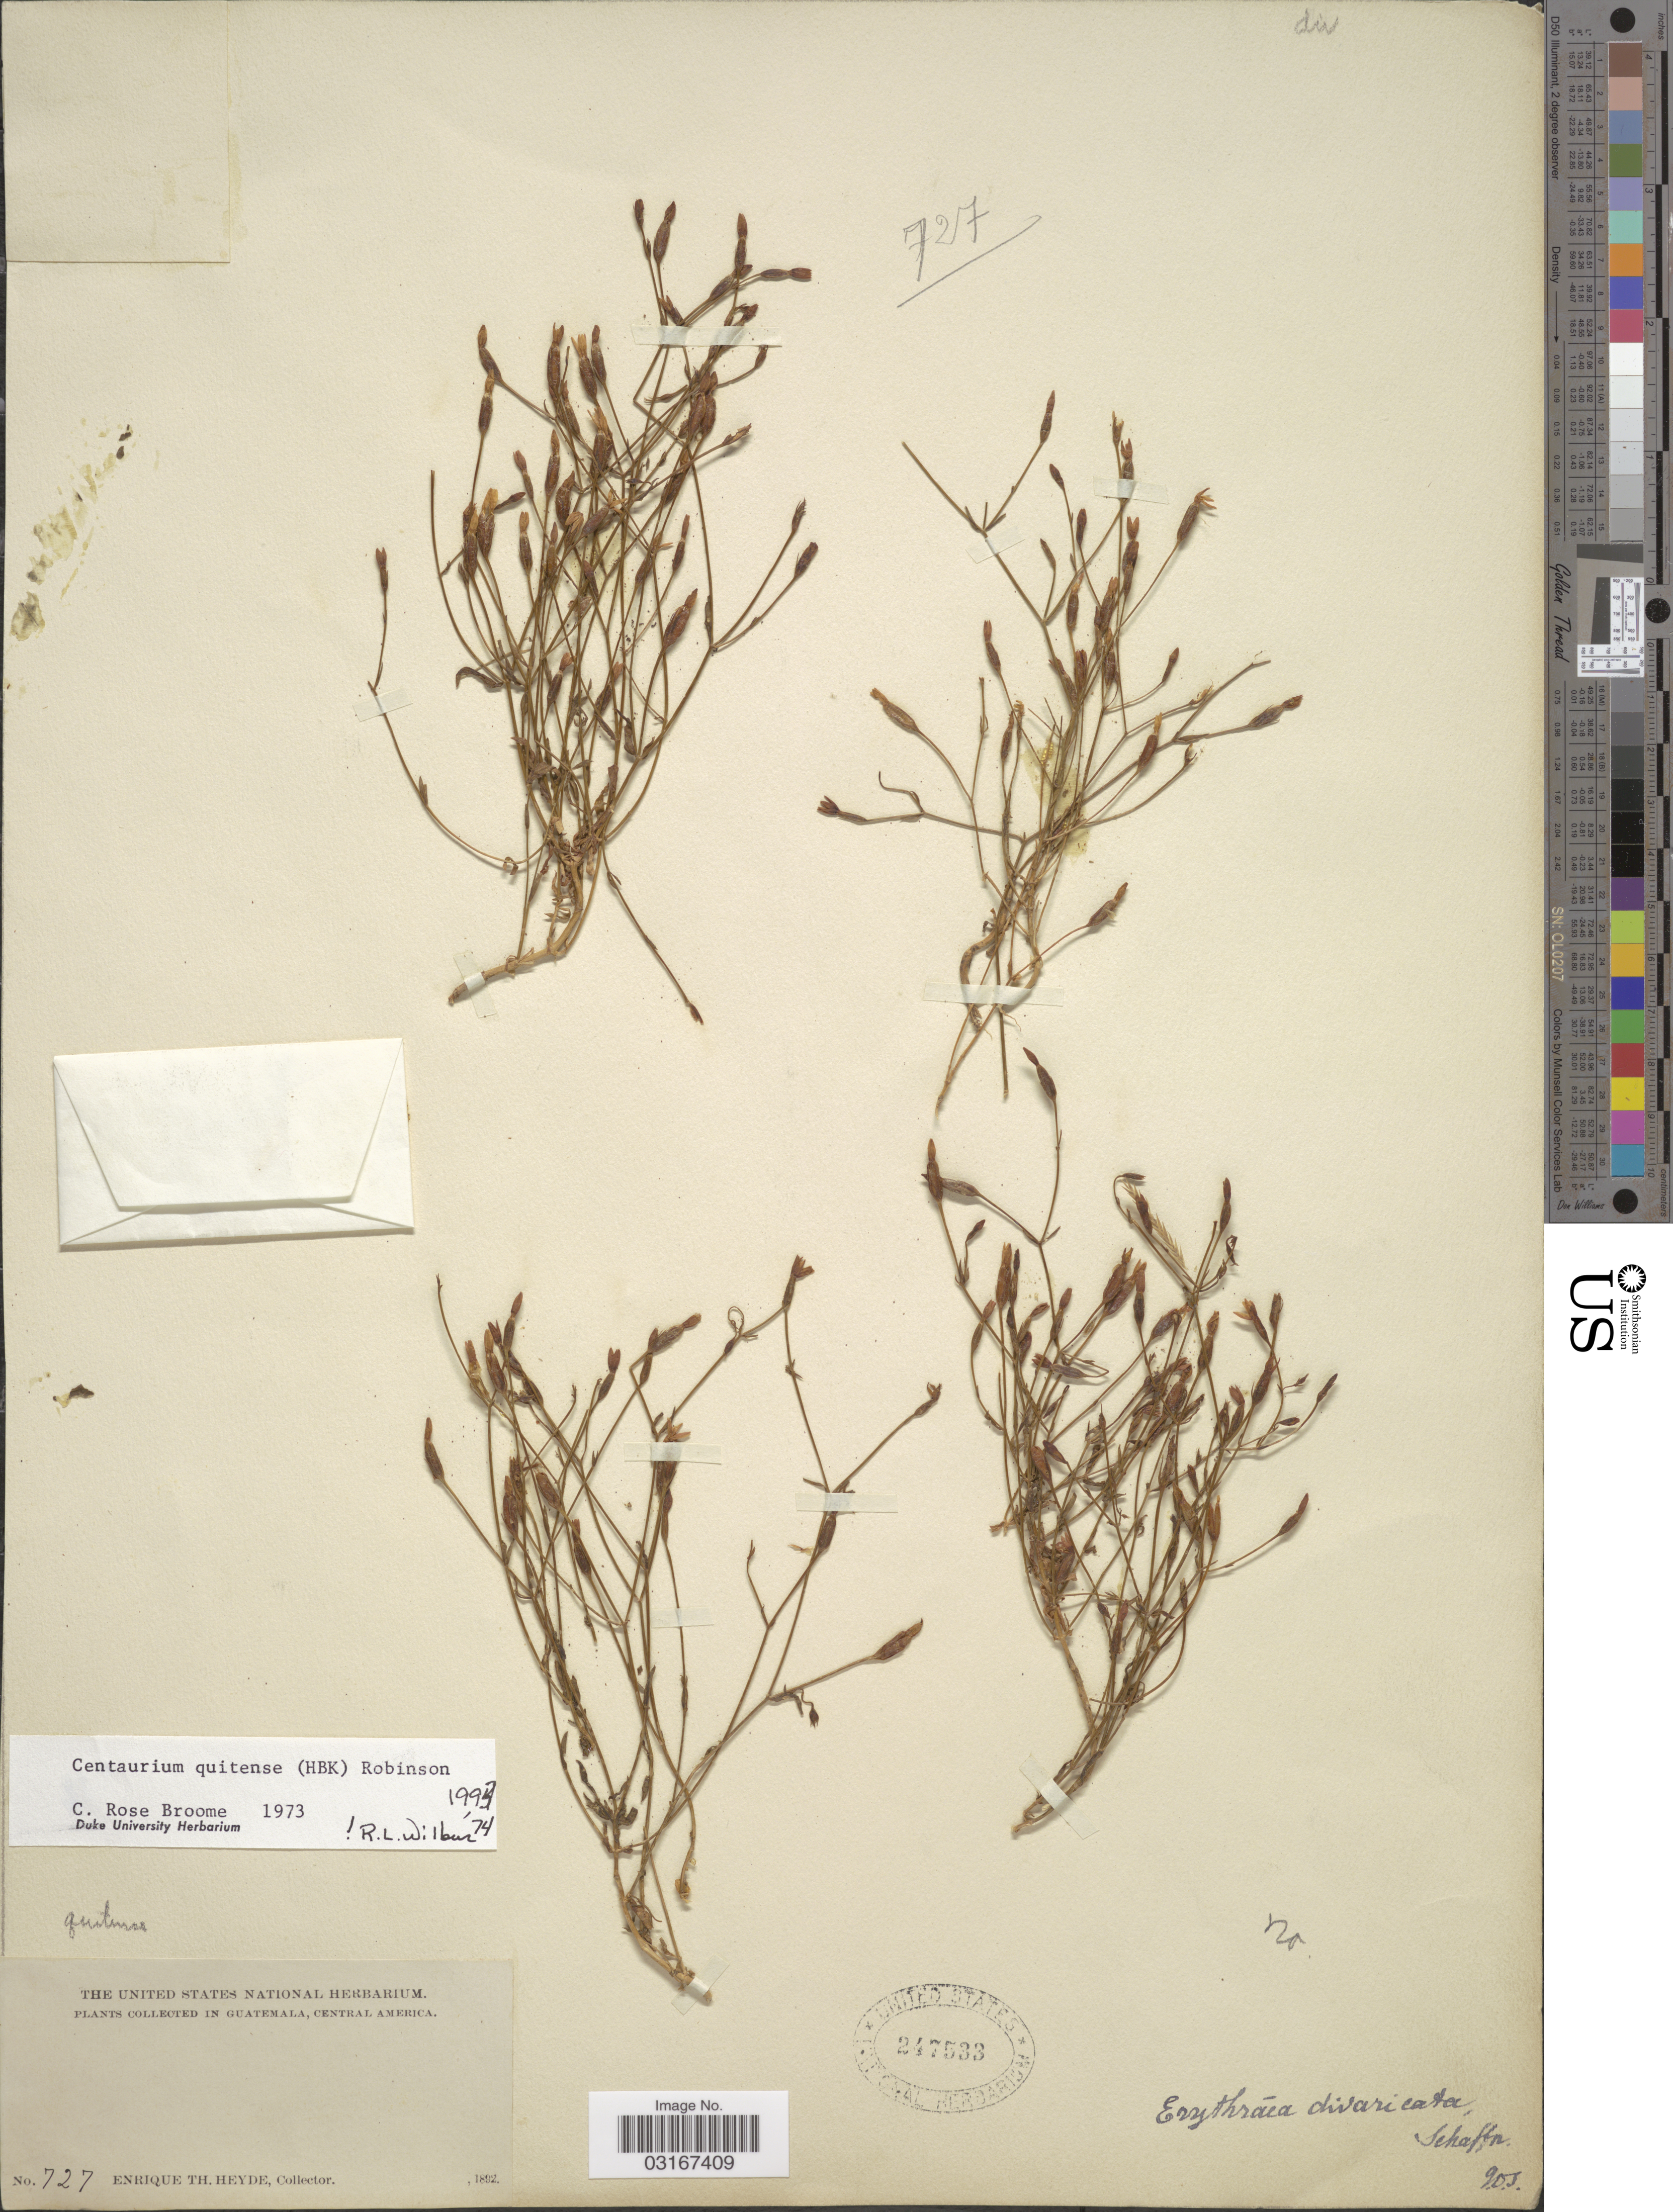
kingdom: Plantae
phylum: Tracheophyta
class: Magnoliopsida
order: Gentianales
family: Gentianaceae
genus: Centaurium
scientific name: Centaurium quitense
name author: (Kunth) B.L. Rob.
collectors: E. T. Heyde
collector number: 727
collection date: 1892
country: Guatemala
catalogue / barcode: US 247533